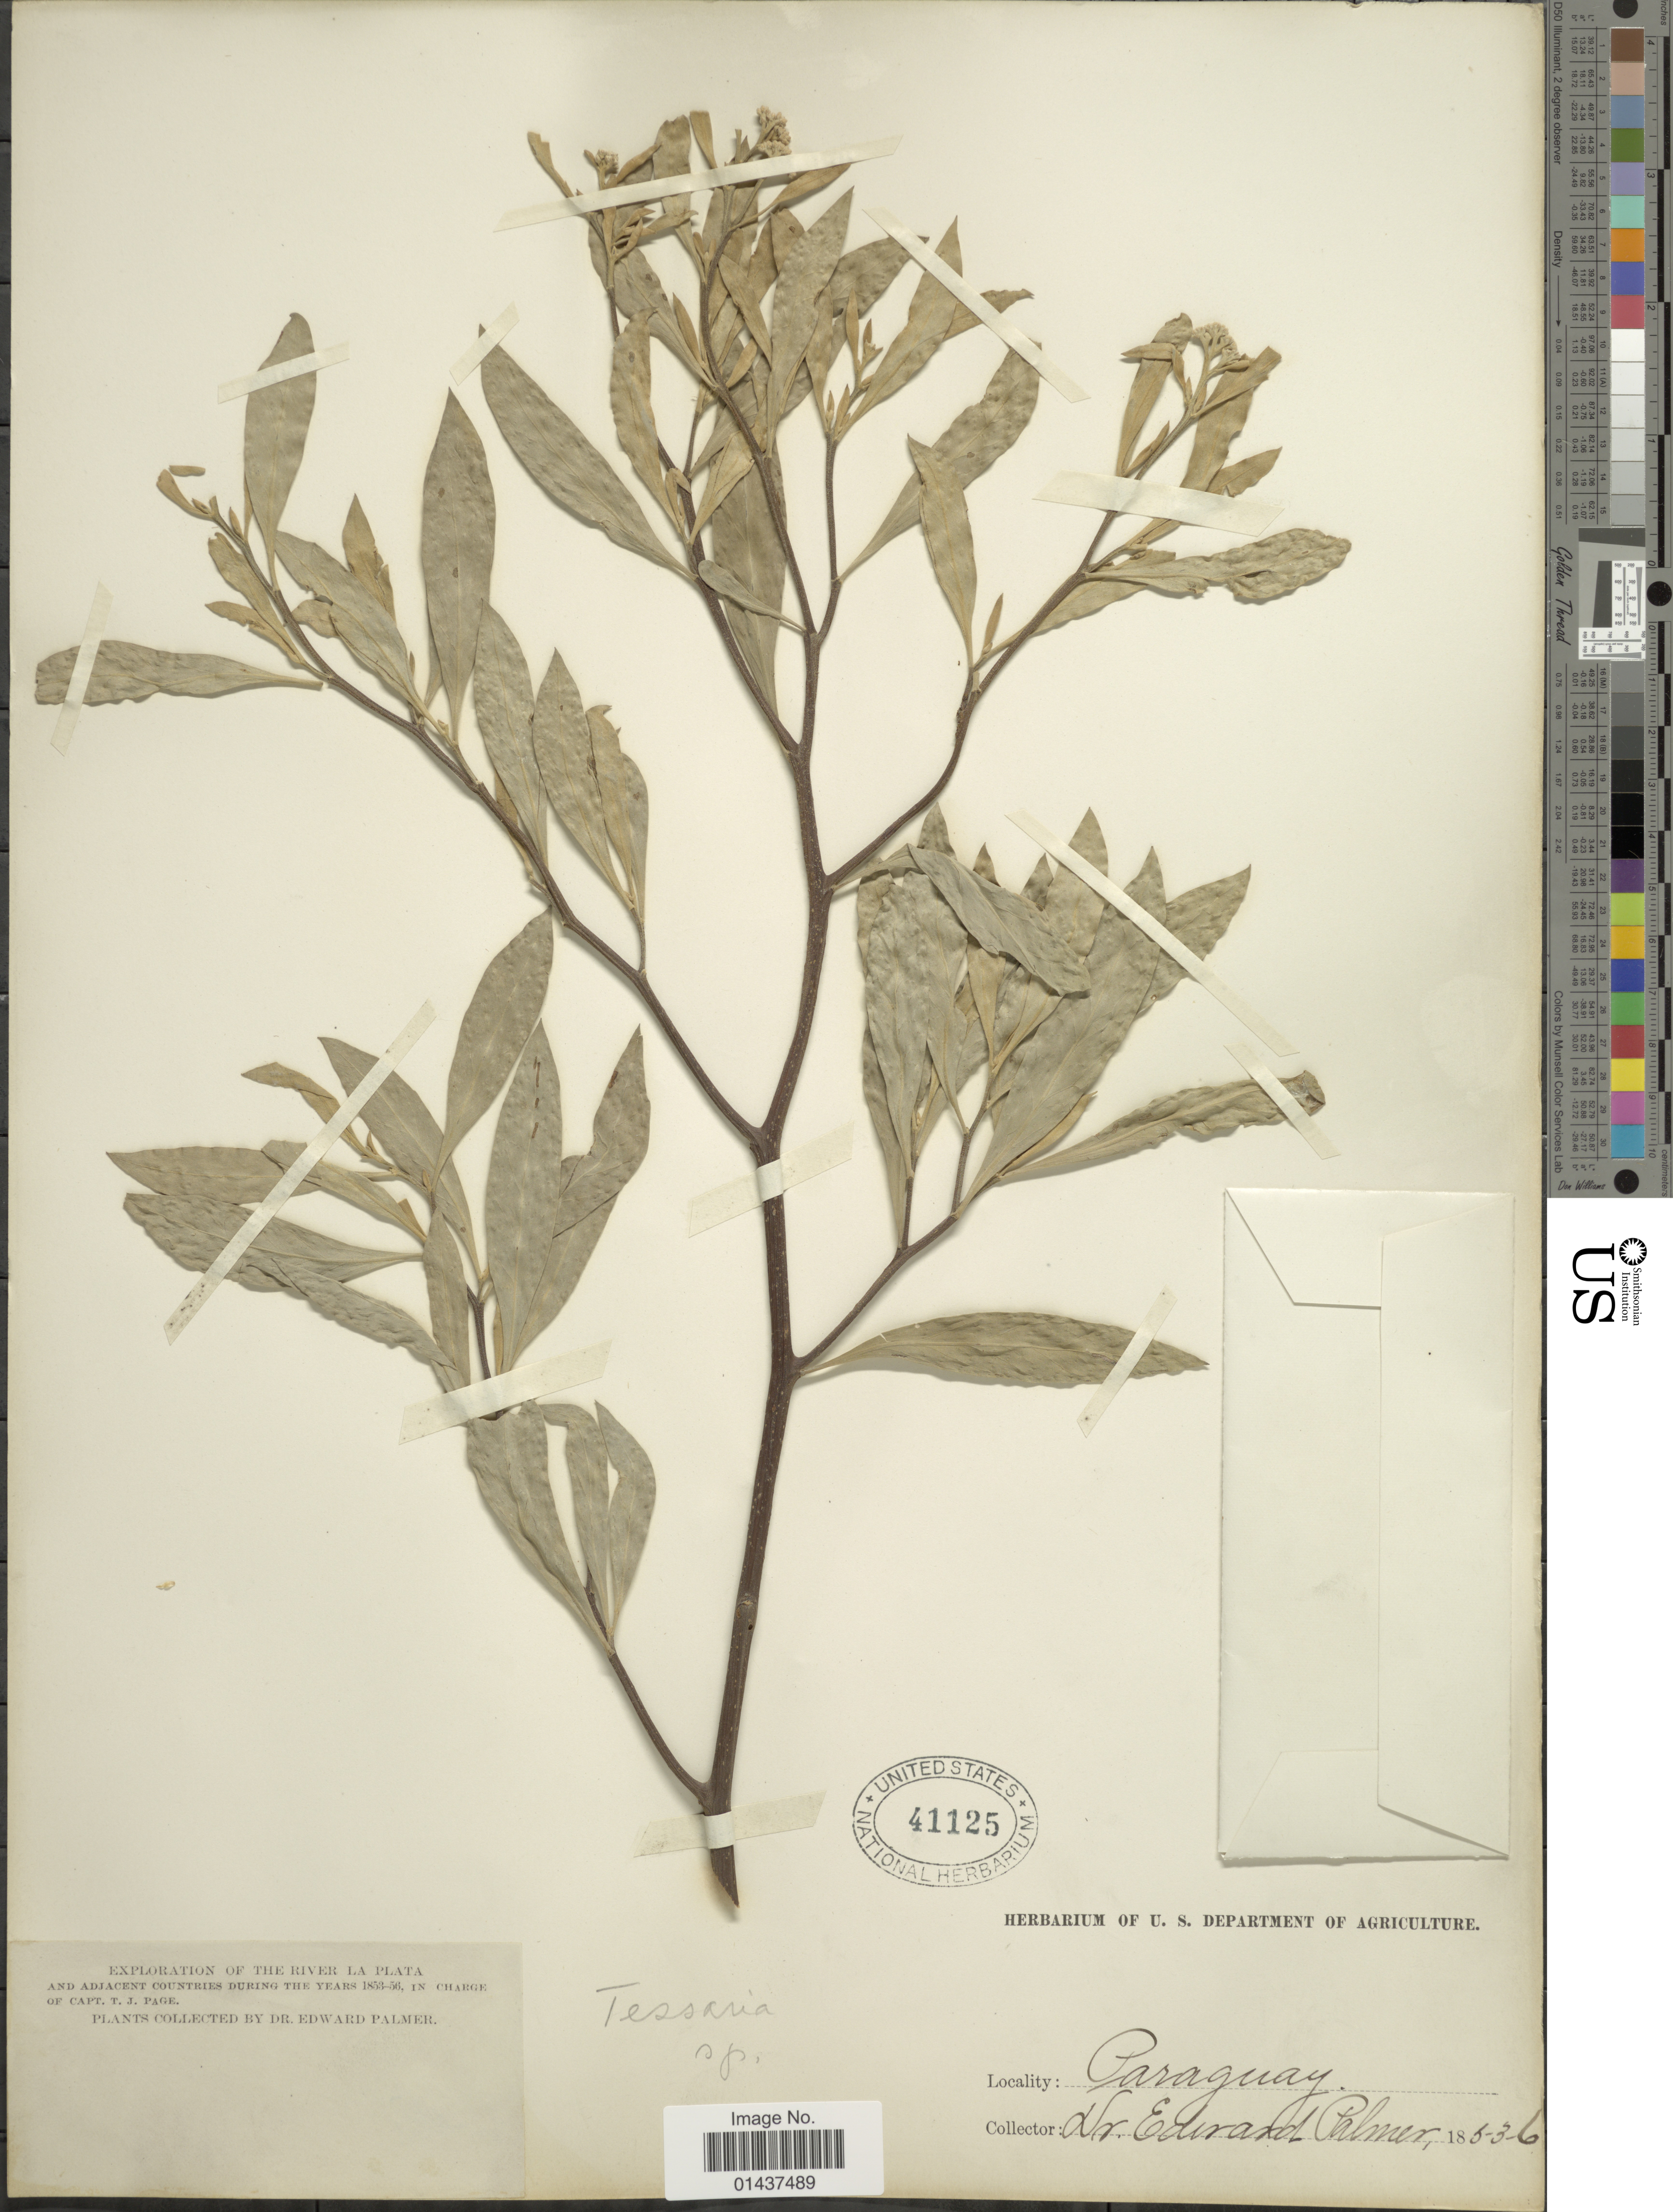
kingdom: Plantae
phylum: Tracheophyta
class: Magnoliopsida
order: Asterales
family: Asteraceae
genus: Tessaria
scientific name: Tessaria integrifolia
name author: Ruiz & Pav.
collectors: E. Palmer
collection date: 1853/1856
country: Paraguay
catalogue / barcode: US 41125